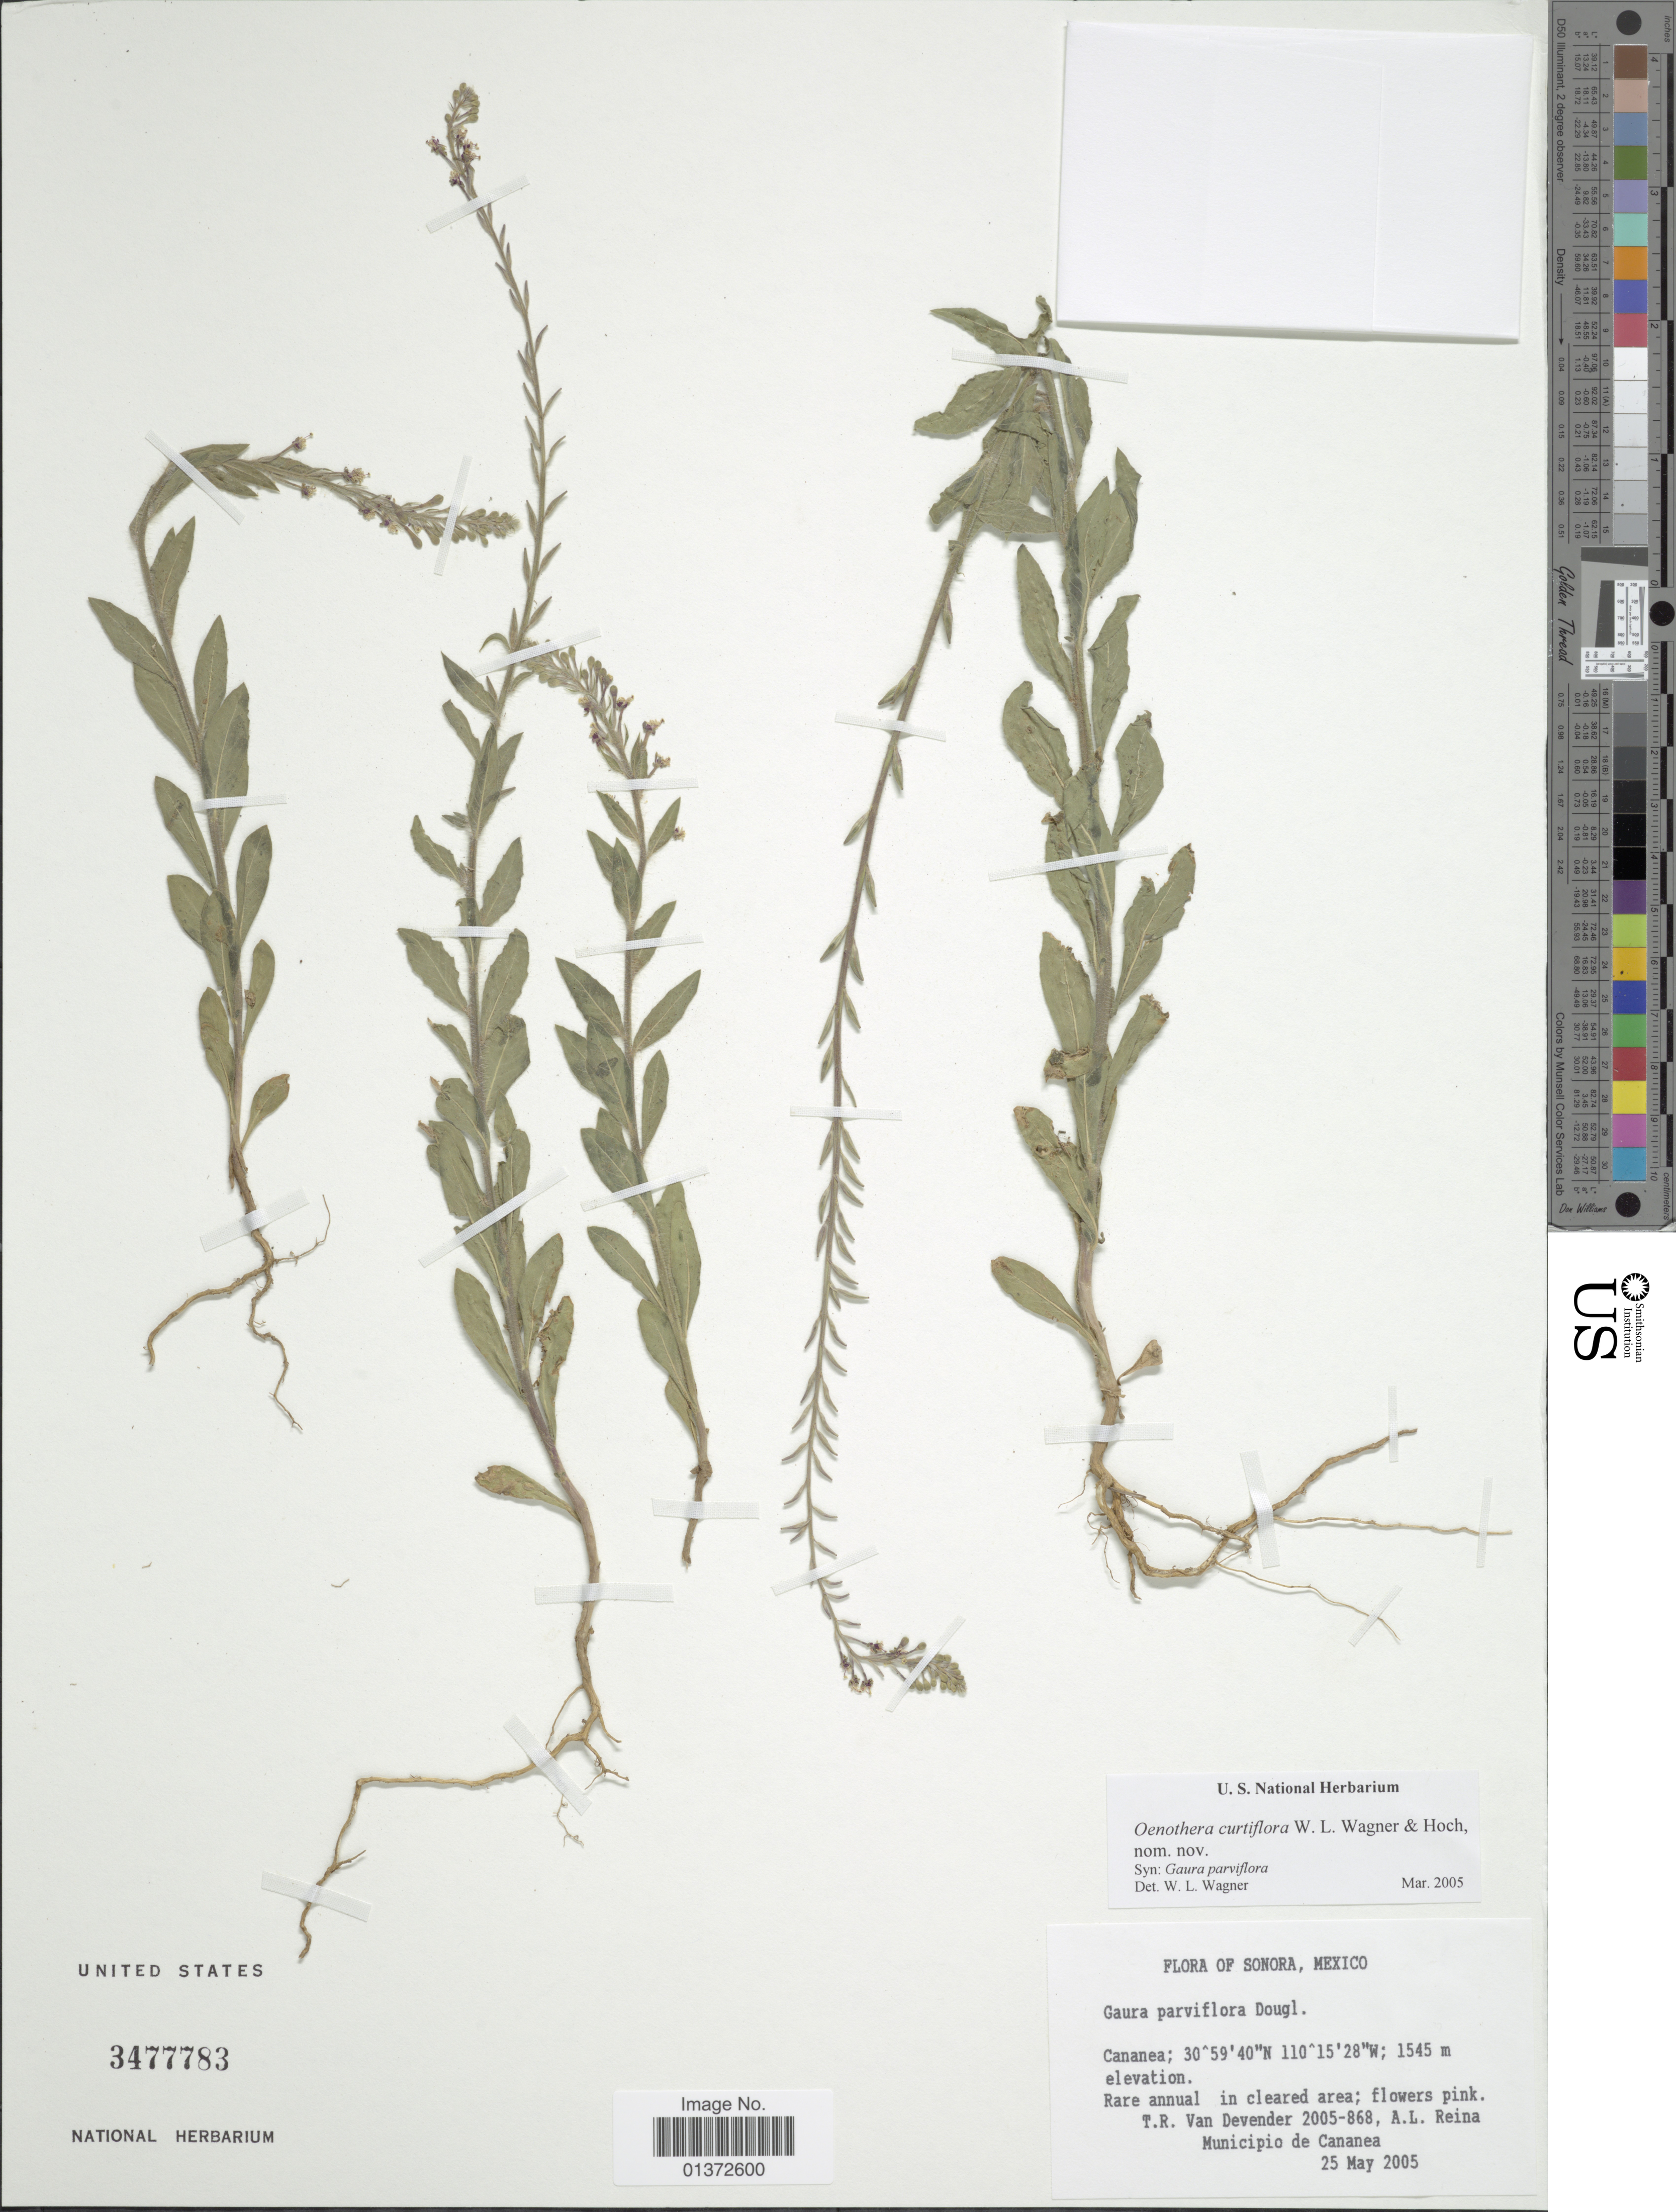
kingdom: Plantae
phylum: Tracheophyta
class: Magnoliopsida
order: Myrtales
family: Onagraceae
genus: Oenothera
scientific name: Oenothera curtiflora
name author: W.L. Wagner & Hoch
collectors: T. R. Van Devender & A. L. Reina G.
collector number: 2005-868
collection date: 2005-05-25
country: Mexico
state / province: Sonora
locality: Cananea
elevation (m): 1545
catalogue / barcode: US 3477783